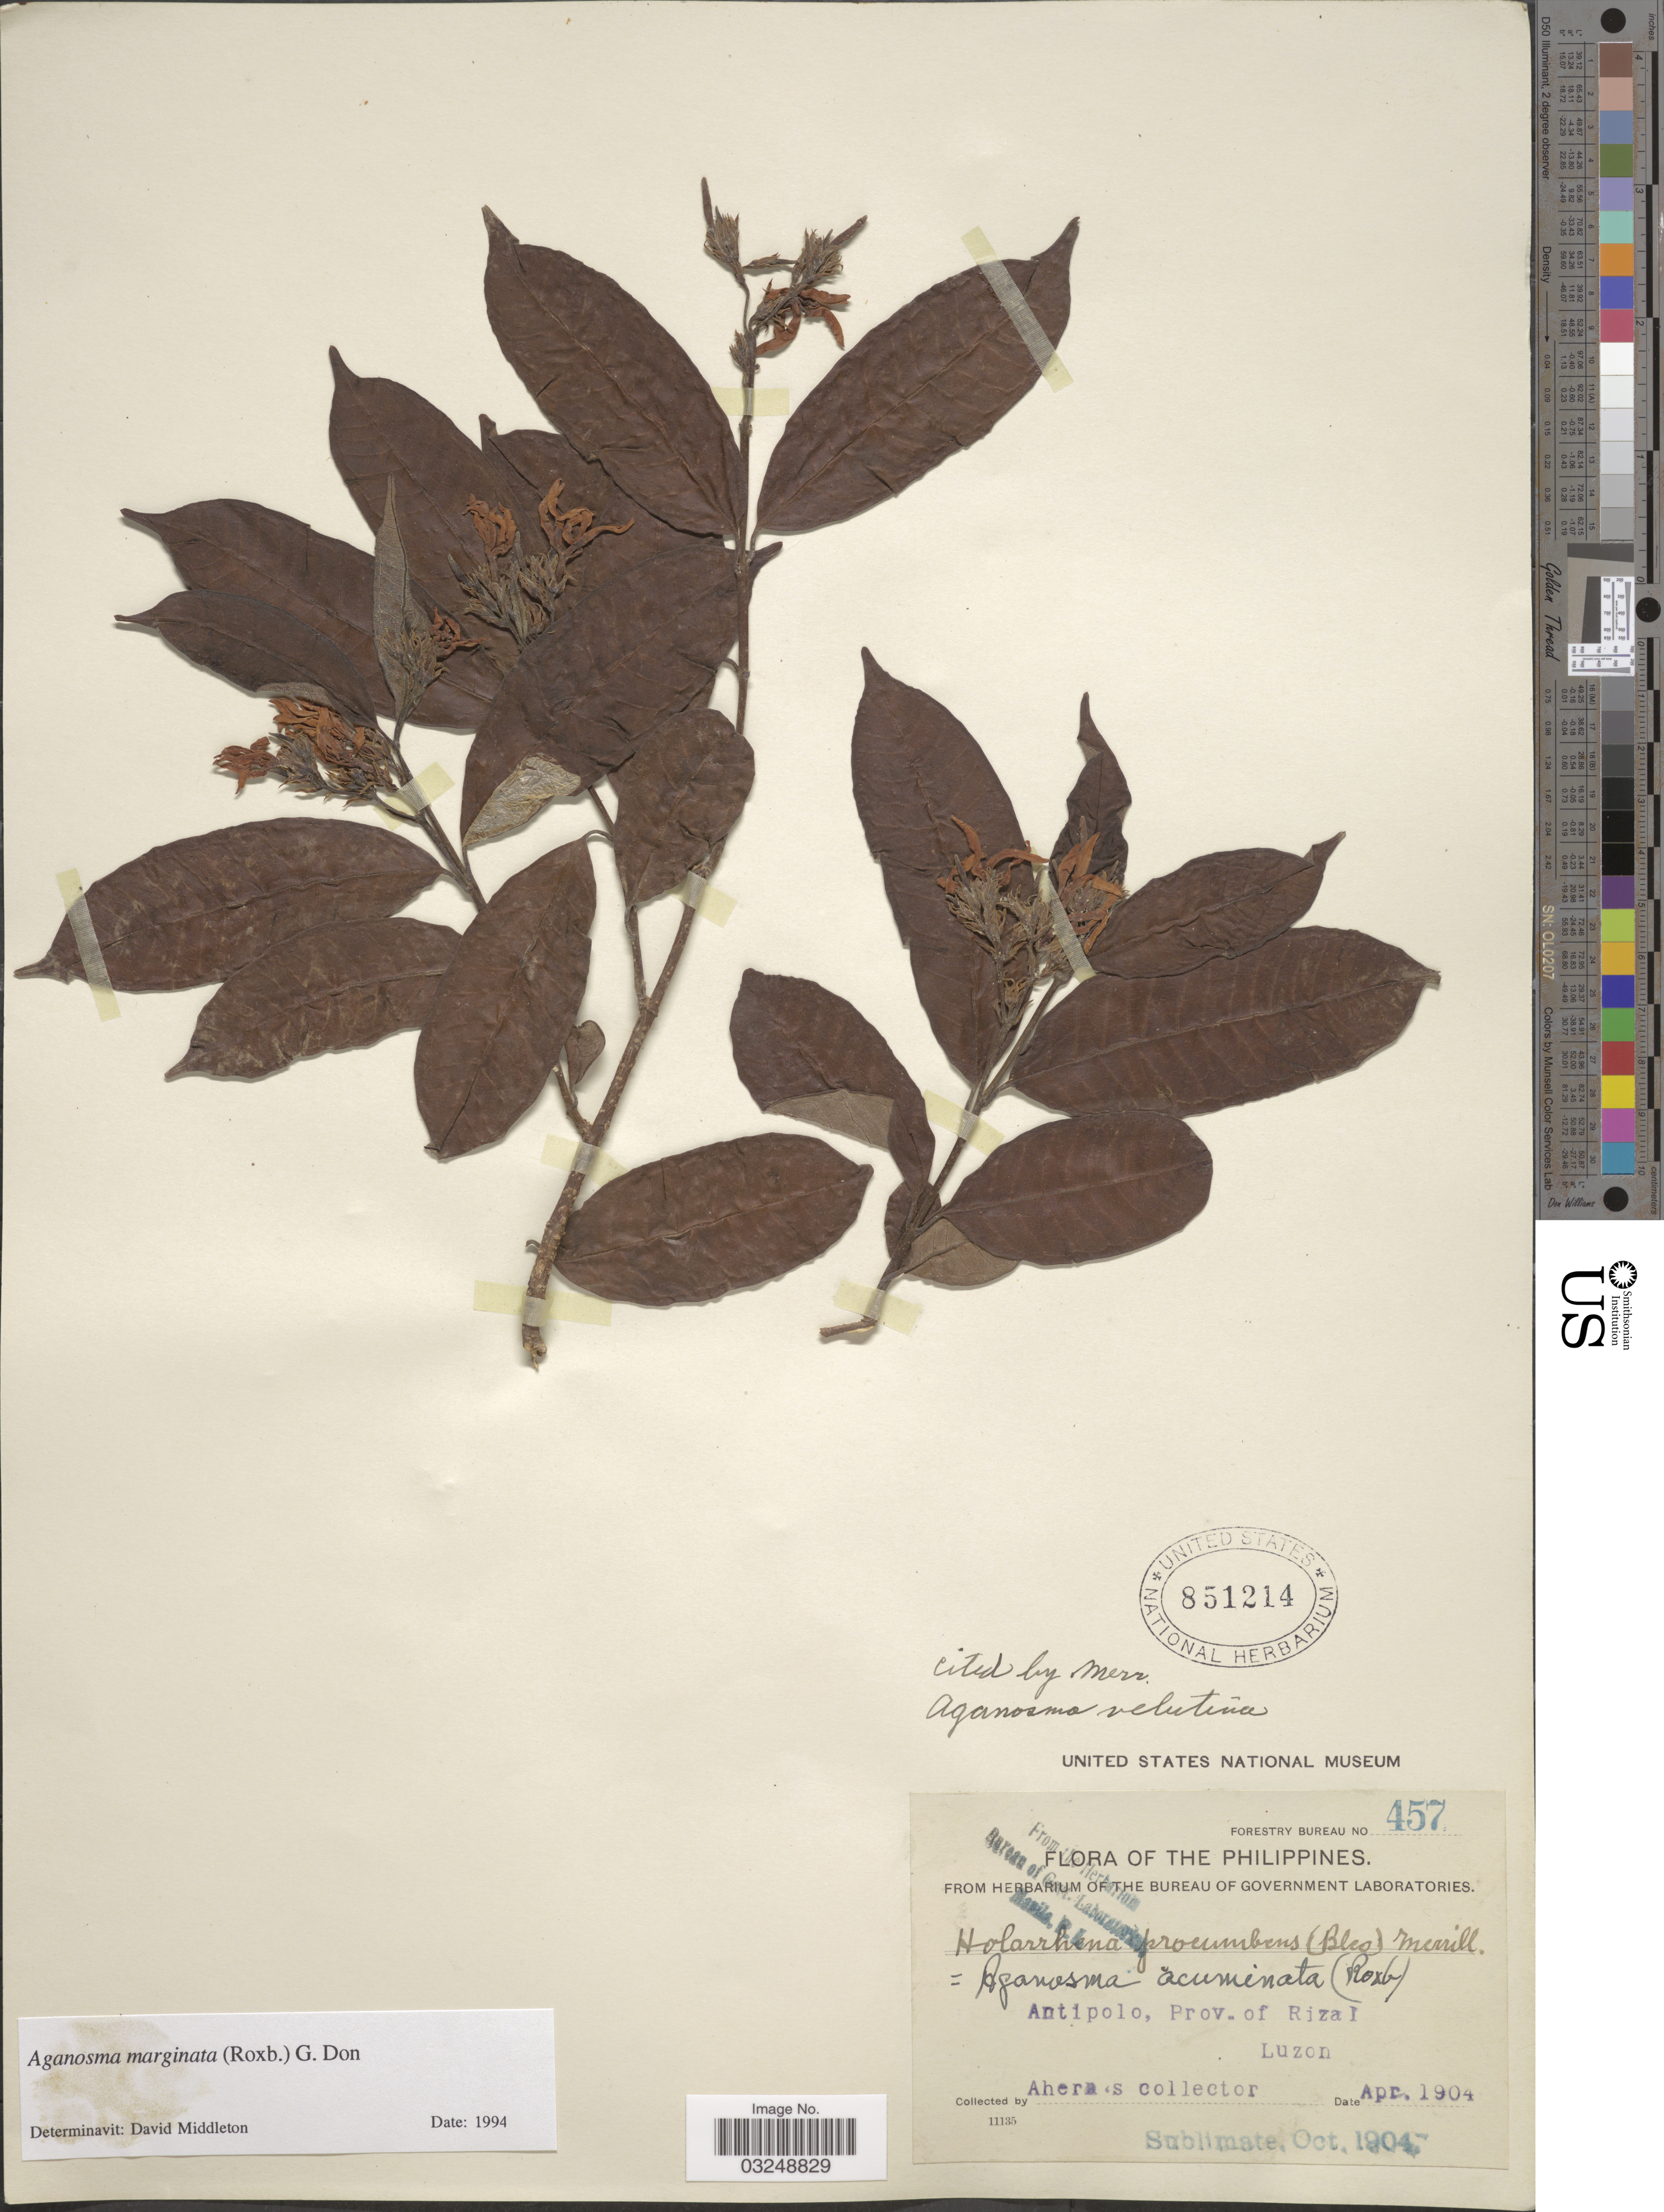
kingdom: Plantae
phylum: Tracheophyta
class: Magnoliopsida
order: Gentianales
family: Apocynaceae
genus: Aganosma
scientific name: Aganosma marginata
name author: (Roxb.) G. Don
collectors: Ahern's collector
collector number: Forestry Bureau 457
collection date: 1904-04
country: Philippines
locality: Antipolo, Prov. of Rizal, Luzon.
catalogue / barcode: US 851214